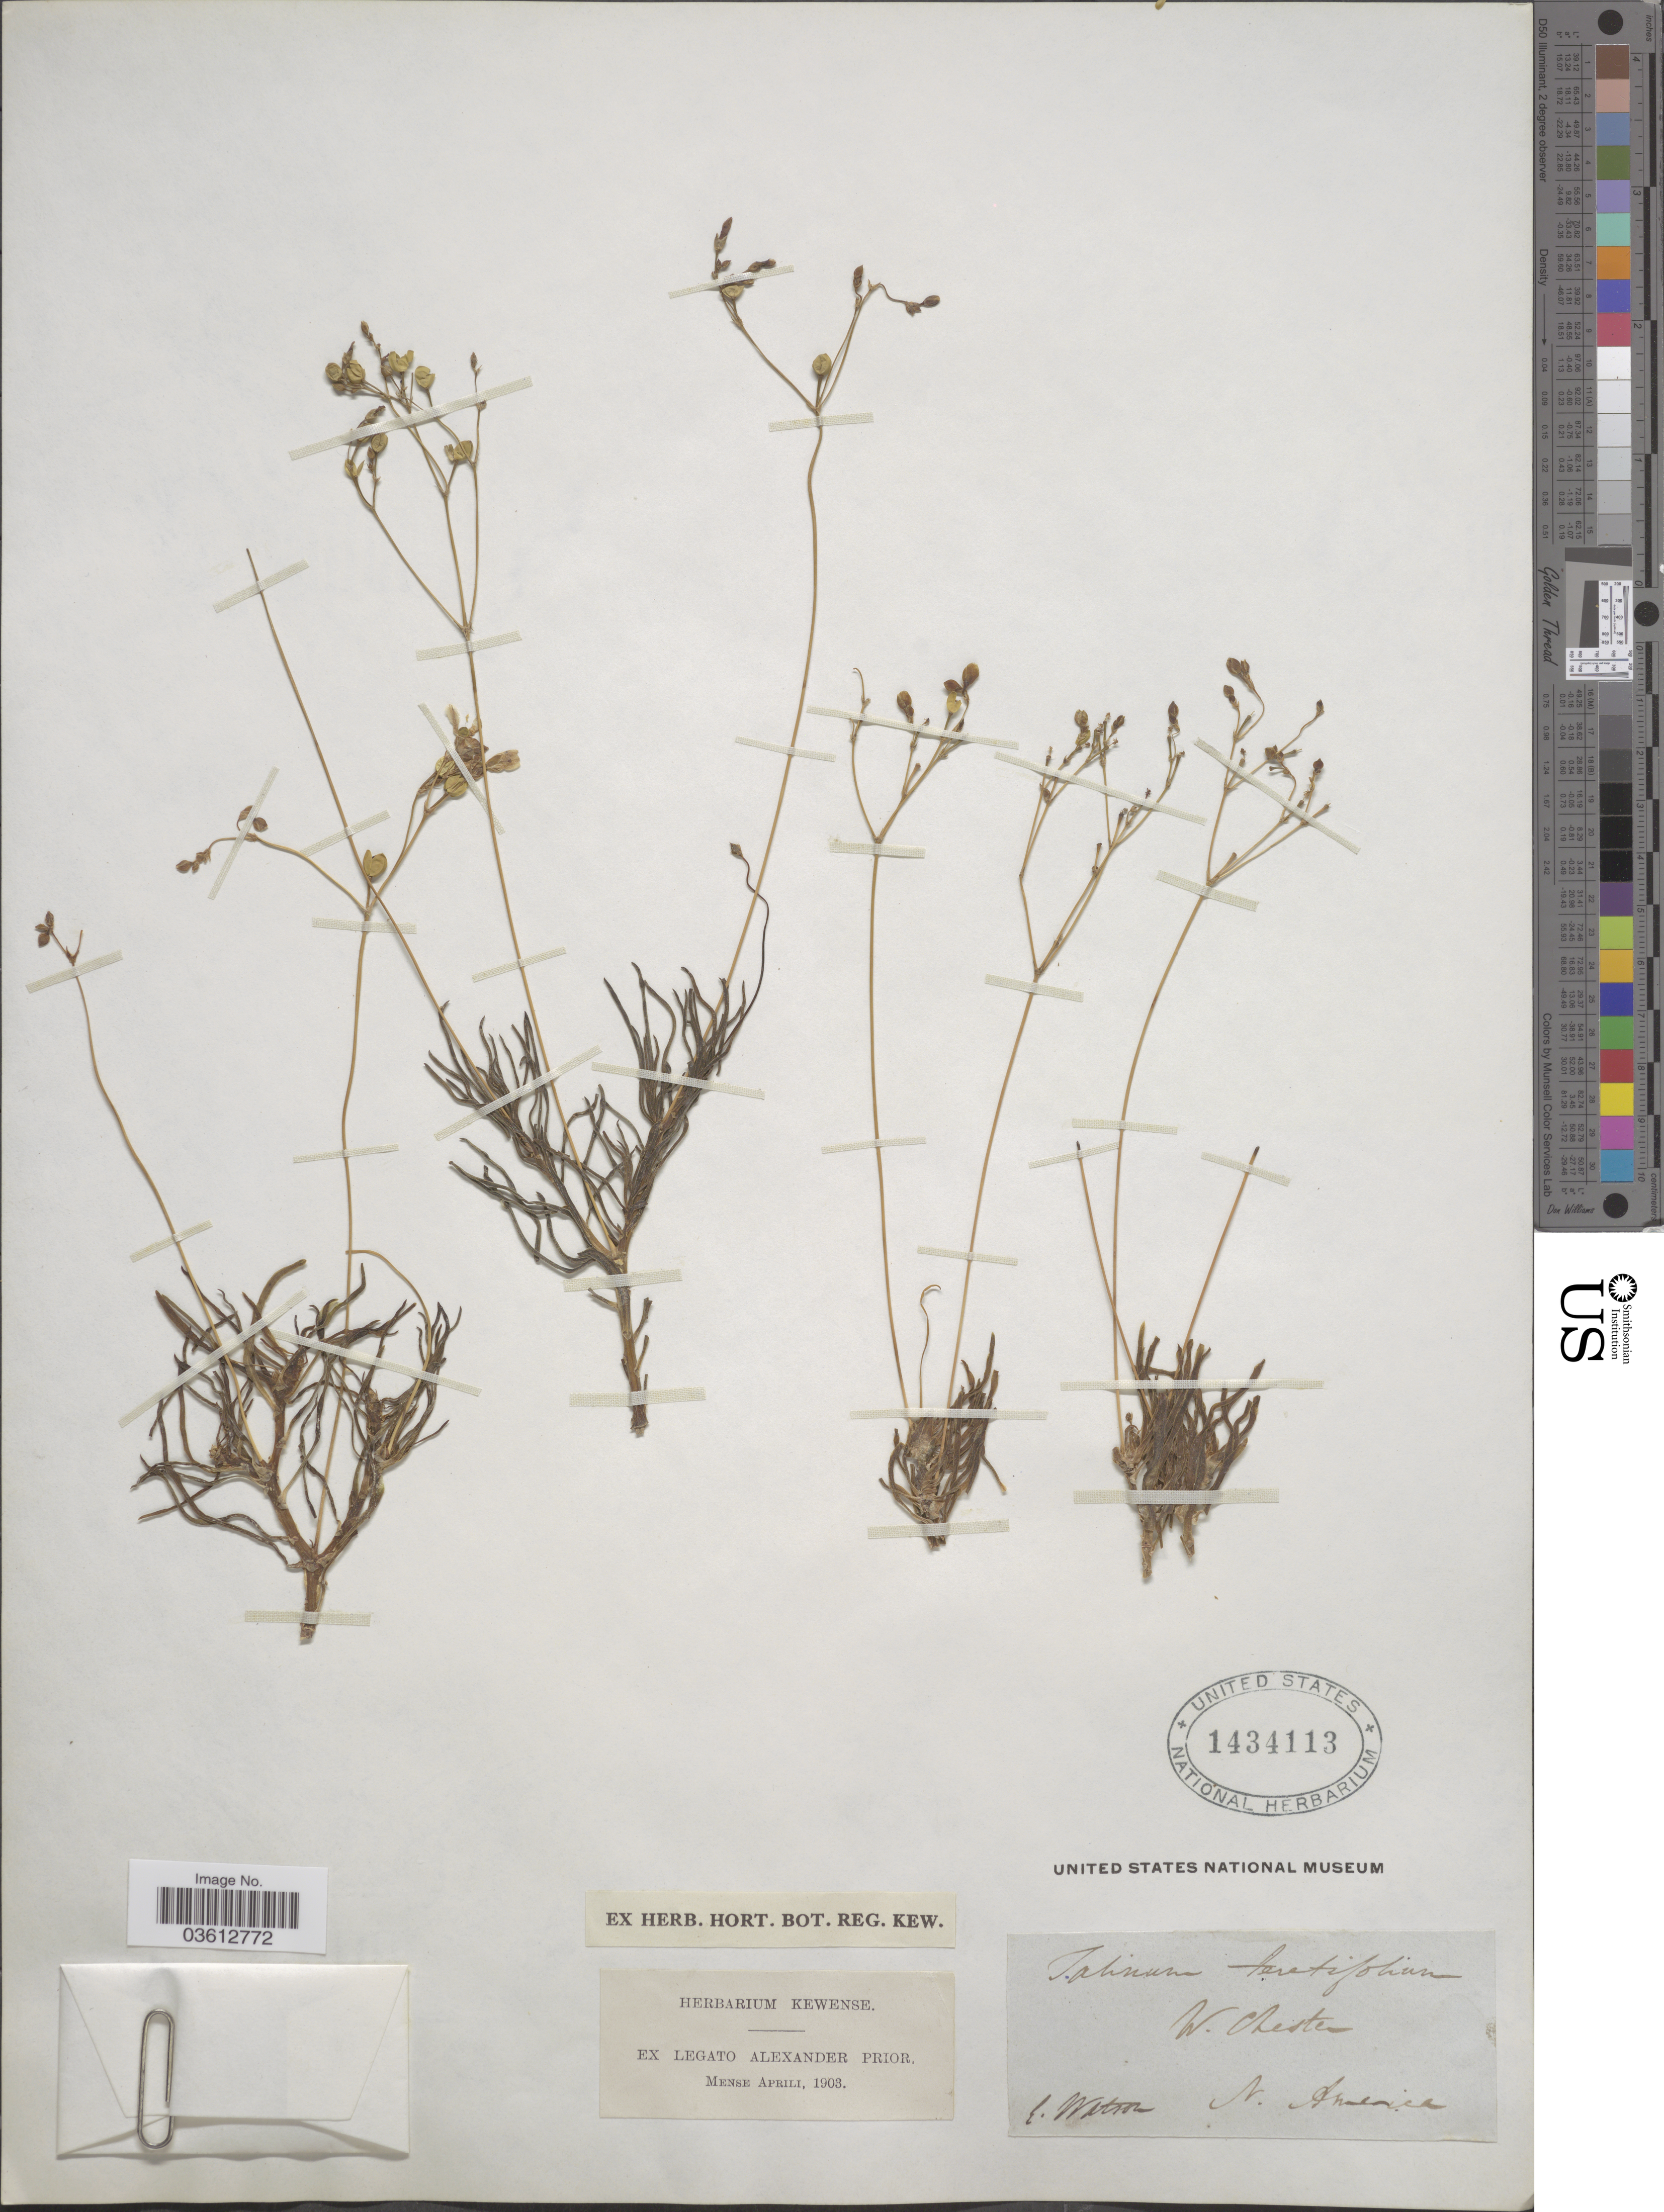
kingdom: Plantae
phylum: Tracheophyta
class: Magnoliopsida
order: Caryophyllales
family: Talinaceae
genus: Talinum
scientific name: Talinum teretifolium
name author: Pursh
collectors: E. Watson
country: United States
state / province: Pennsylvania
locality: W. Chester, N. America.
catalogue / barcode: US 1434113